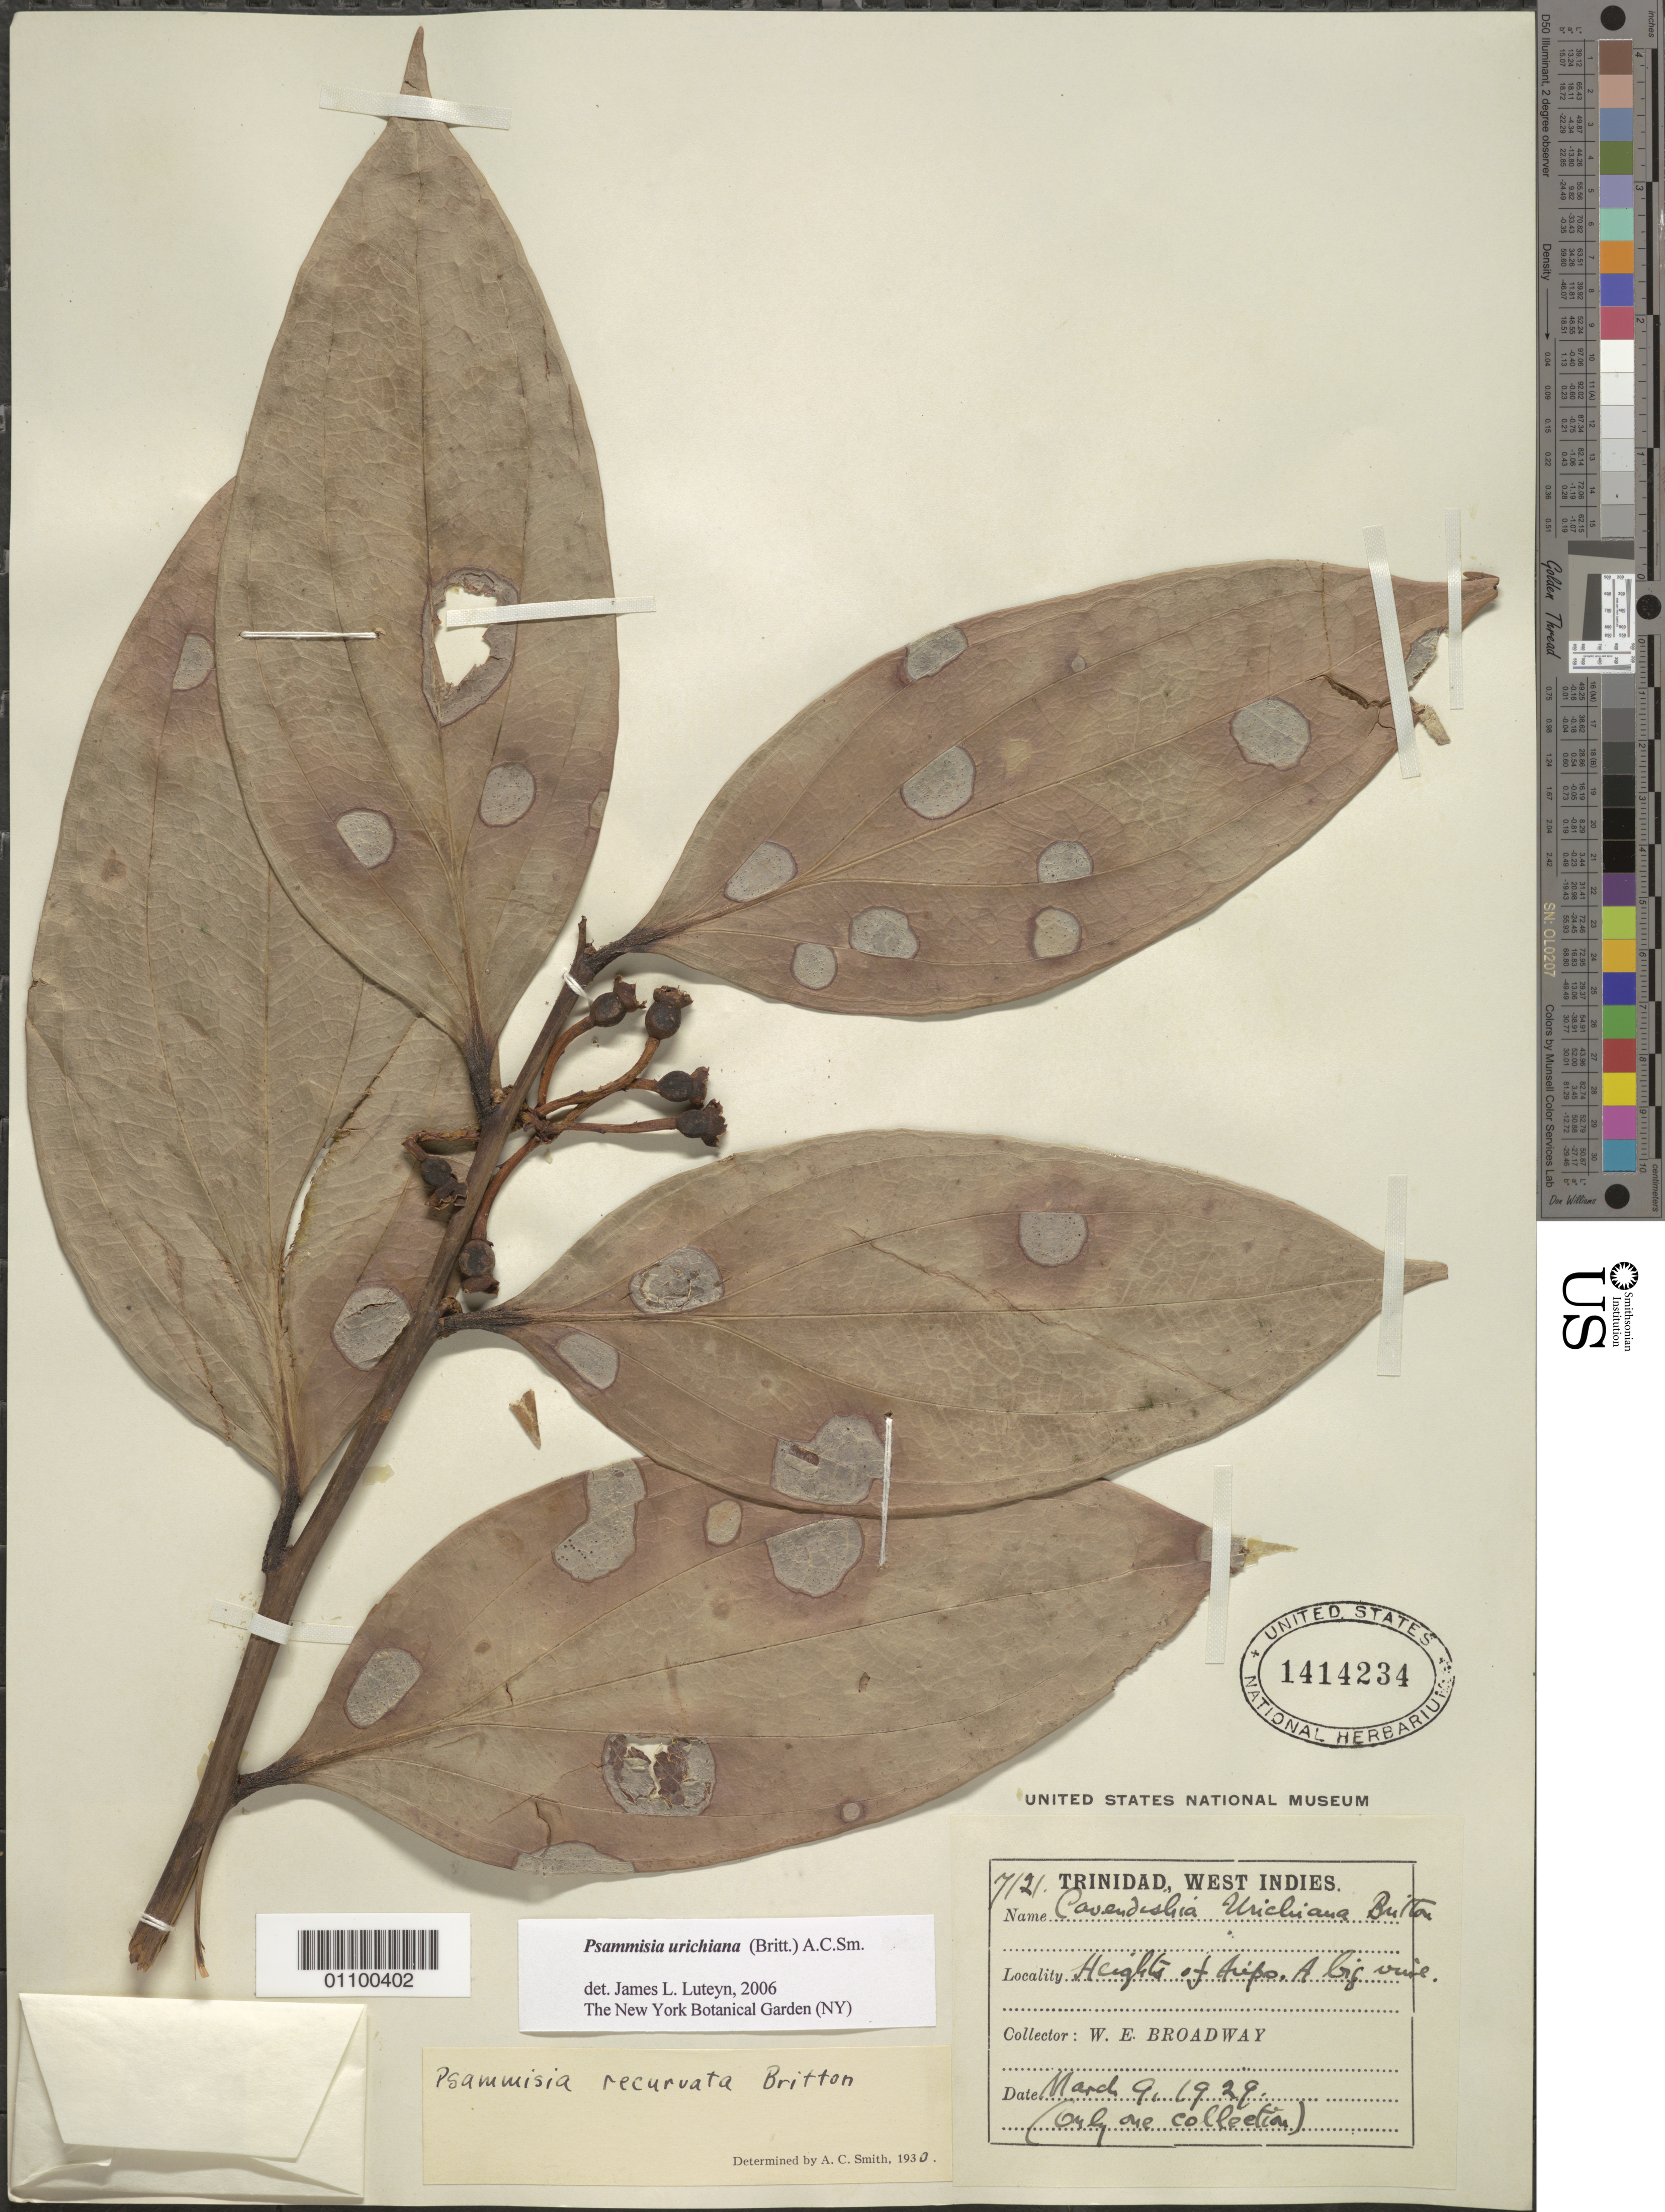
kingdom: Plantae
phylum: Tracheophyta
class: Magnoliopsida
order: Ericales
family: Ericaceae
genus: Psammisia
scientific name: Psammisia urichiana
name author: (Britton) A.C. Sm.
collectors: W. E. Broadway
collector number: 7121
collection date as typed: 09 Mar 1929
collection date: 1929-03-09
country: Trinidad and Tobago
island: Trinidad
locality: Heights of Aripo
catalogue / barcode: US 1414234